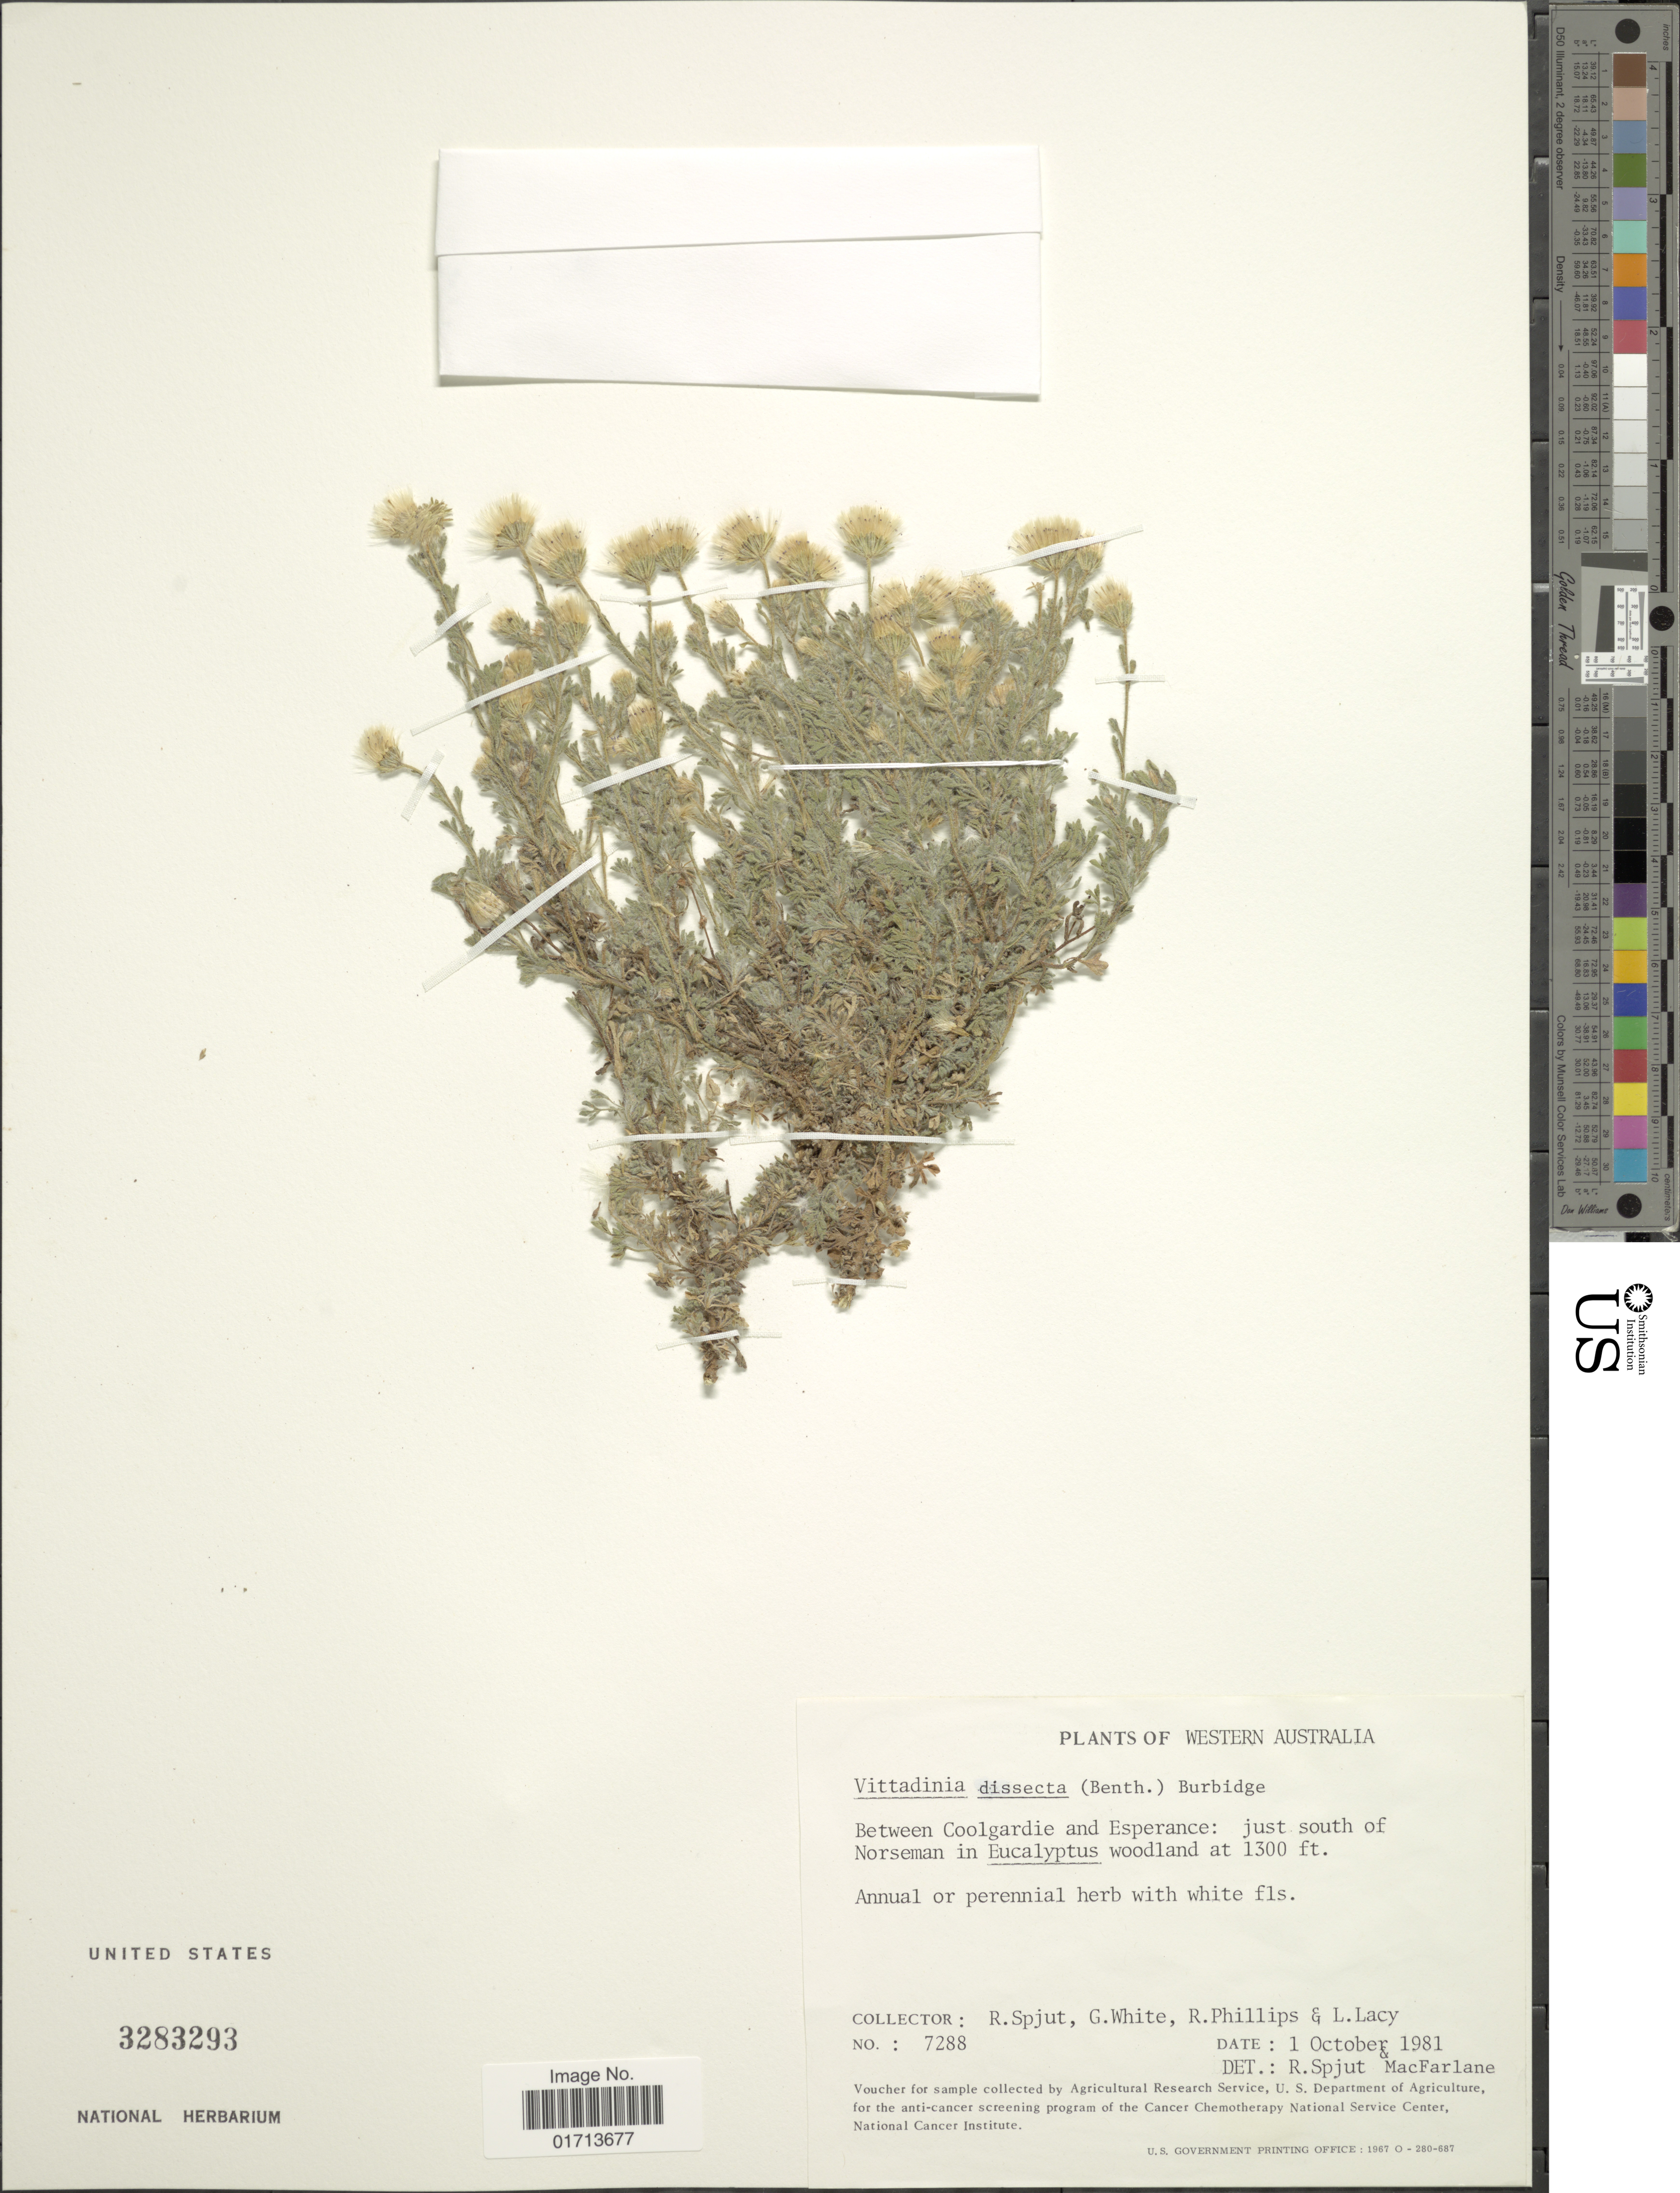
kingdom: Plantae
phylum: Tracheophyta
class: Magnoliopsida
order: Asterales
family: Asteraceae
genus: Vittadinia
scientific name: Vittadinia dissecta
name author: (Benth.) N.T. Burb.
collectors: R. Spjut, G. White, R. Phillips & L. Lacy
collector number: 7288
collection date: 1981-10-01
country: Australia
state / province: Western Australia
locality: Between Coolgardie and Esperance: just south of Norseman in Eucalyptus woodland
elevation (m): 396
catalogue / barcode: US 3283293